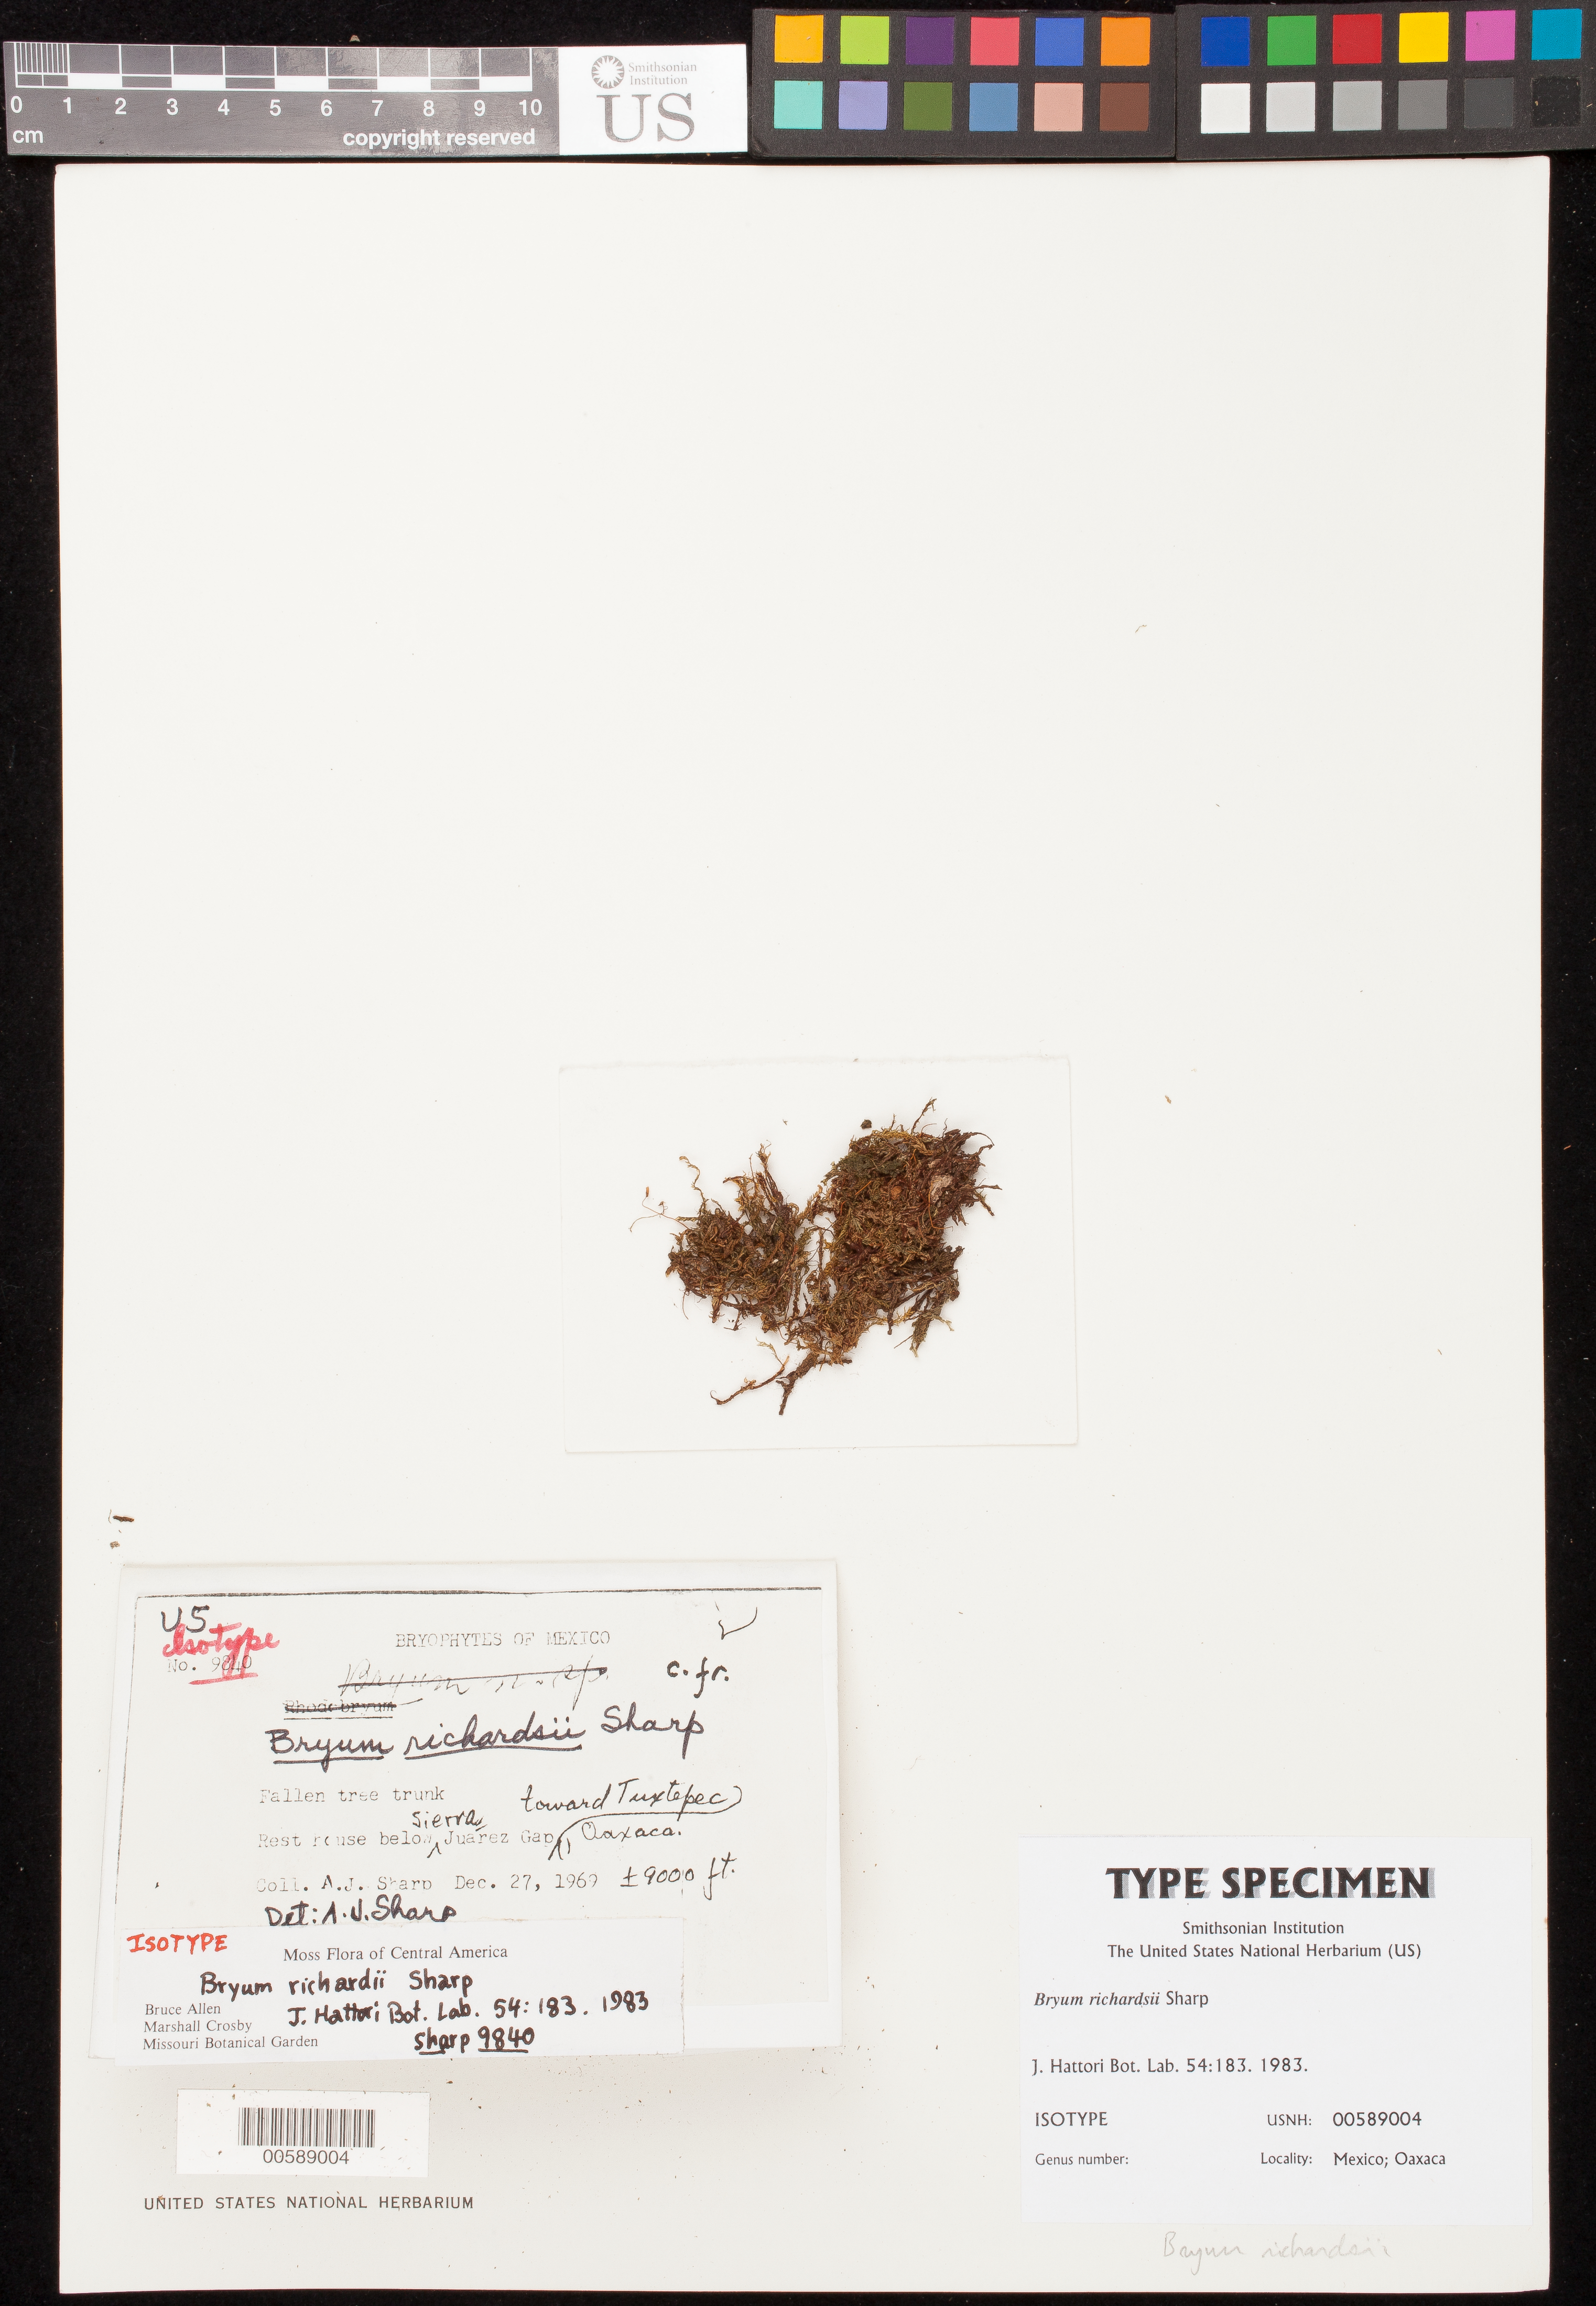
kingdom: Plantae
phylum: Bryophyta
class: Bryopsida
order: Bryales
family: Bryaceae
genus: Bryum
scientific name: Bryum richardsii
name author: Sharp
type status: Isotype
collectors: A. J. Sharp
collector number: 9840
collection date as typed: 27 Dec 1969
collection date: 1969-12-27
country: Mexico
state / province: Oaxaca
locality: Rest house below Sierra Juarez Gap toward Tuxtepec.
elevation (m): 2743